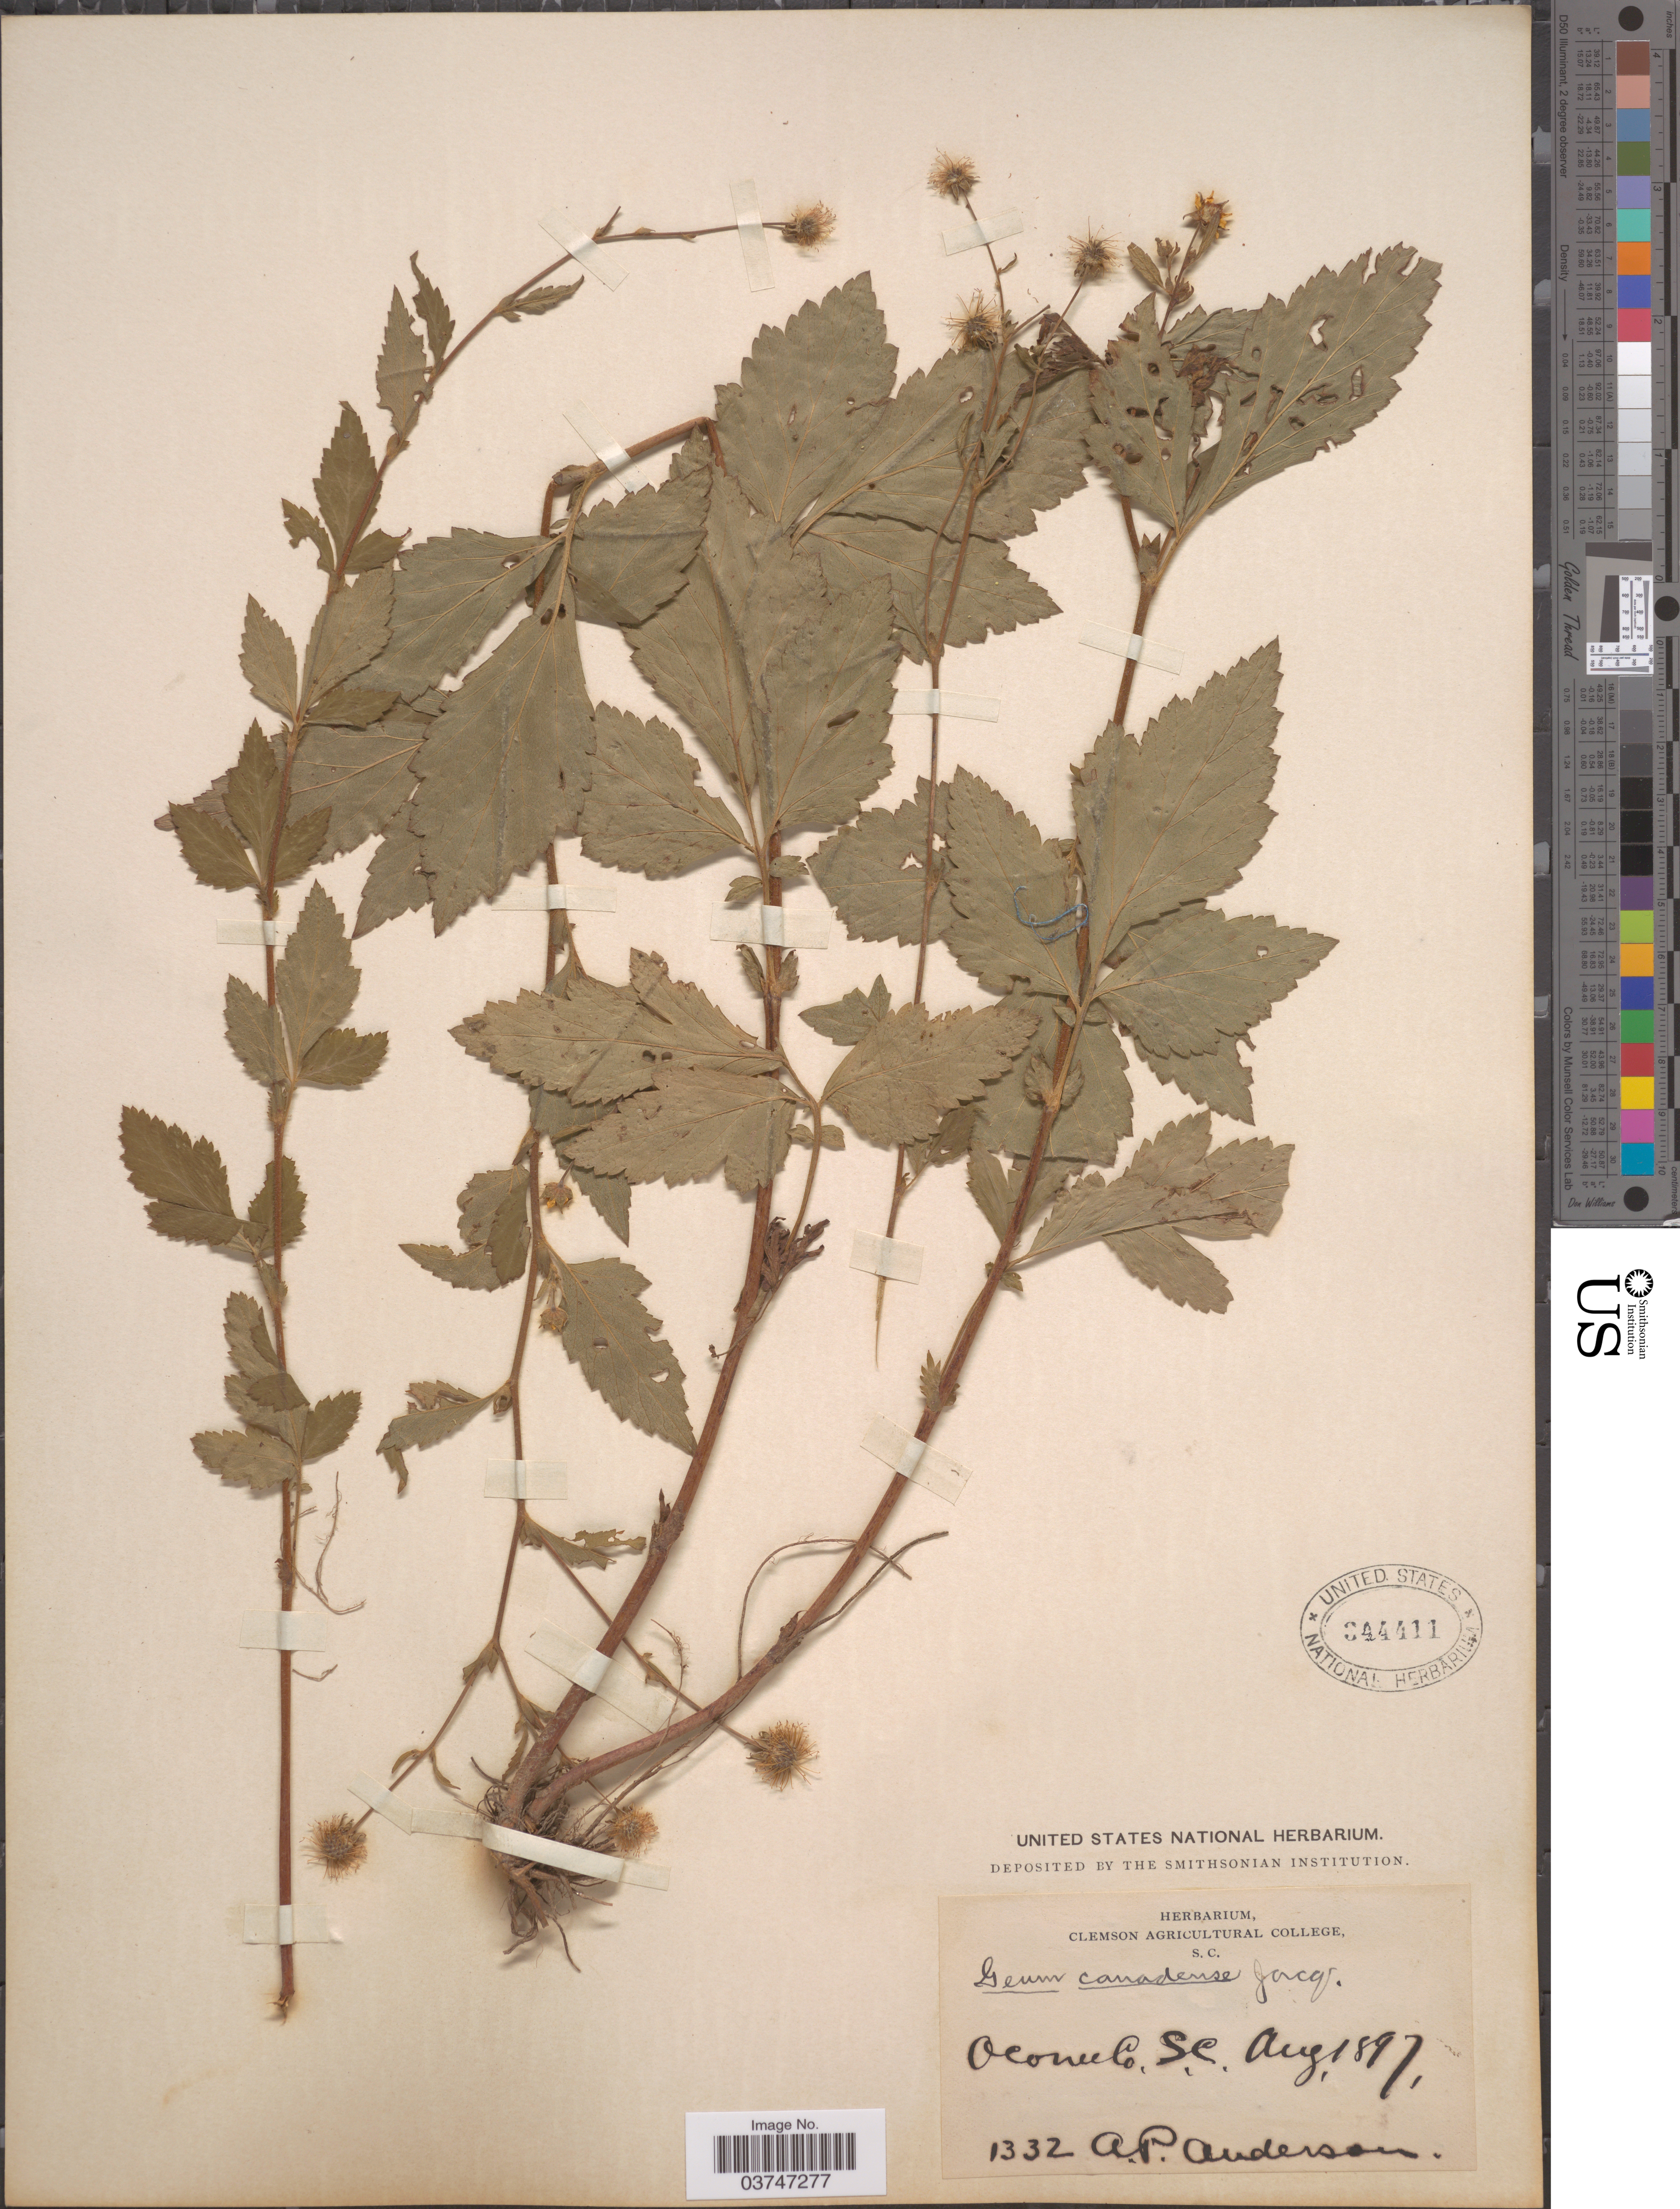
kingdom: Plantae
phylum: Tracheophyta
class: Magnoliopsida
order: Rosales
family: Rosaceae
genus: Geum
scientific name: Geum canadense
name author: Jacq.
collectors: A. P. Anderson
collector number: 1332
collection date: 1897-08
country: United States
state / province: South Carolina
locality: Oconee Co.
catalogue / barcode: US 344411